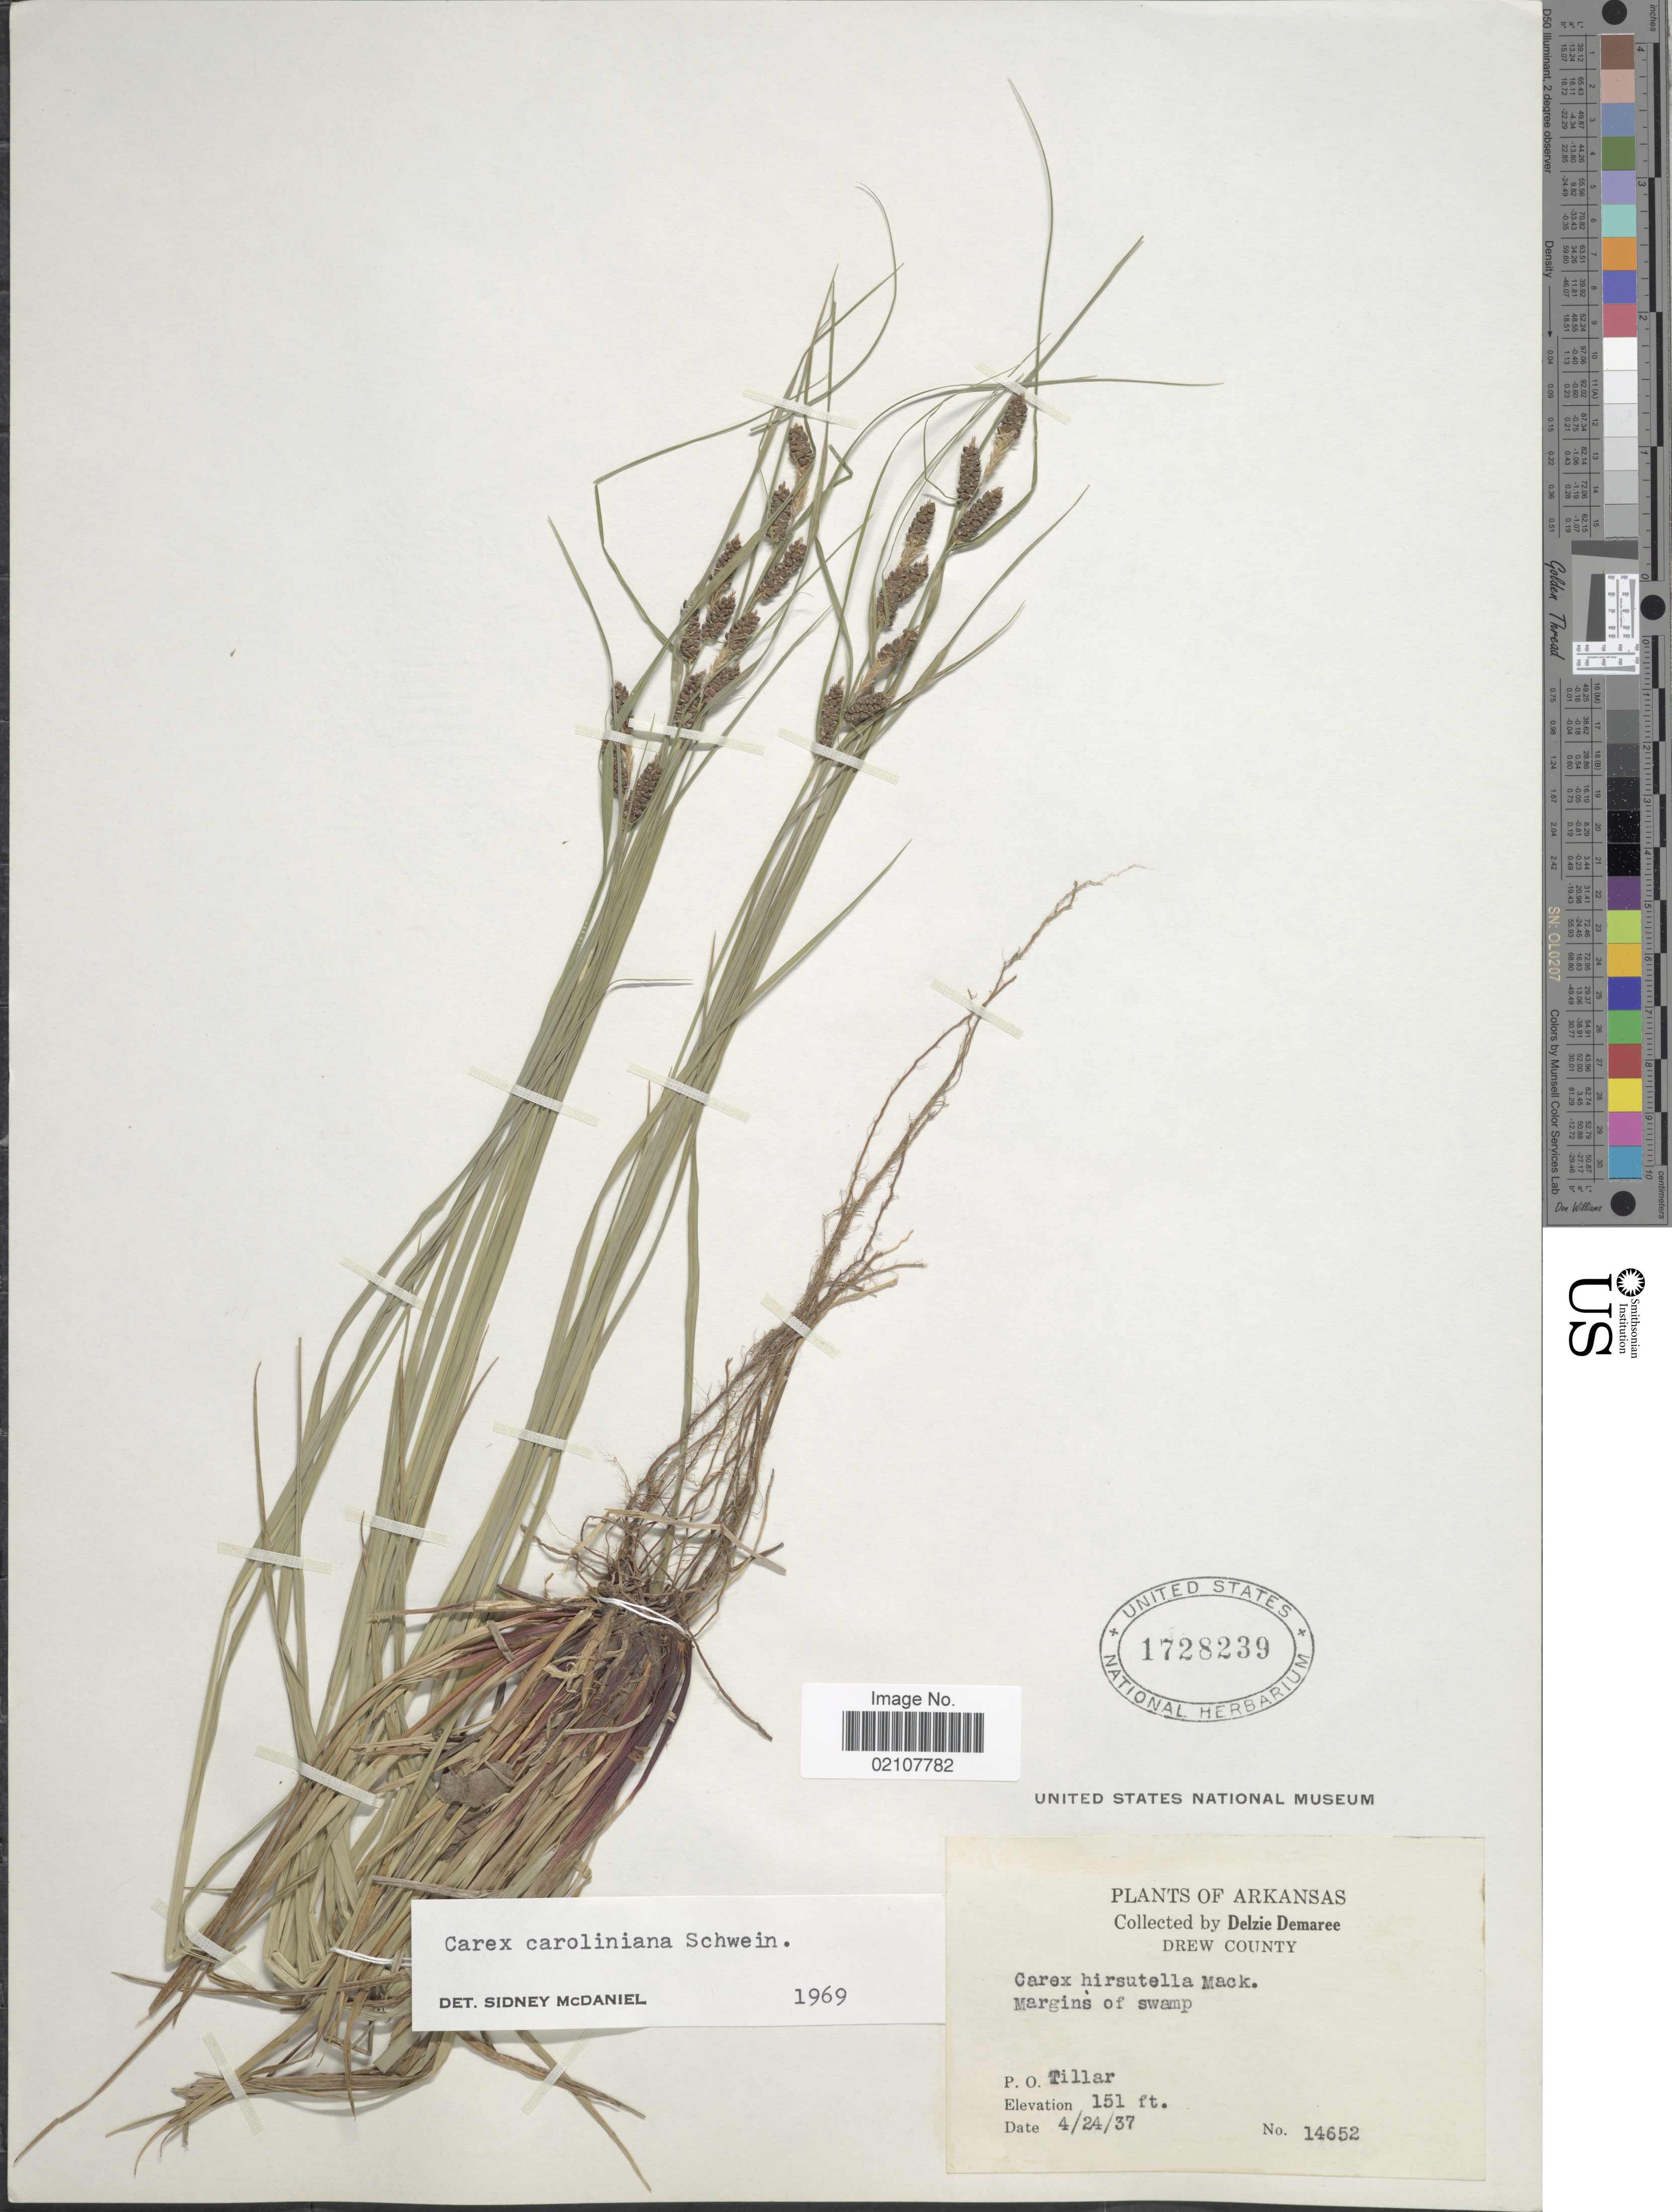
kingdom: Plantae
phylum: Tracheophyta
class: Liliopsida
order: Poales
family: Cyperaceae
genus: Carex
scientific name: Carex caroliniana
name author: Schwein.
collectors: D. Demaree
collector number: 14652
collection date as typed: Transcribed d/m/y: 24/4/37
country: United States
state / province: Arkansas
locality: Drew County, Margins of swamp, P.O. Tillar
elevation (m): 46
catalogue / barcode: US 1728239